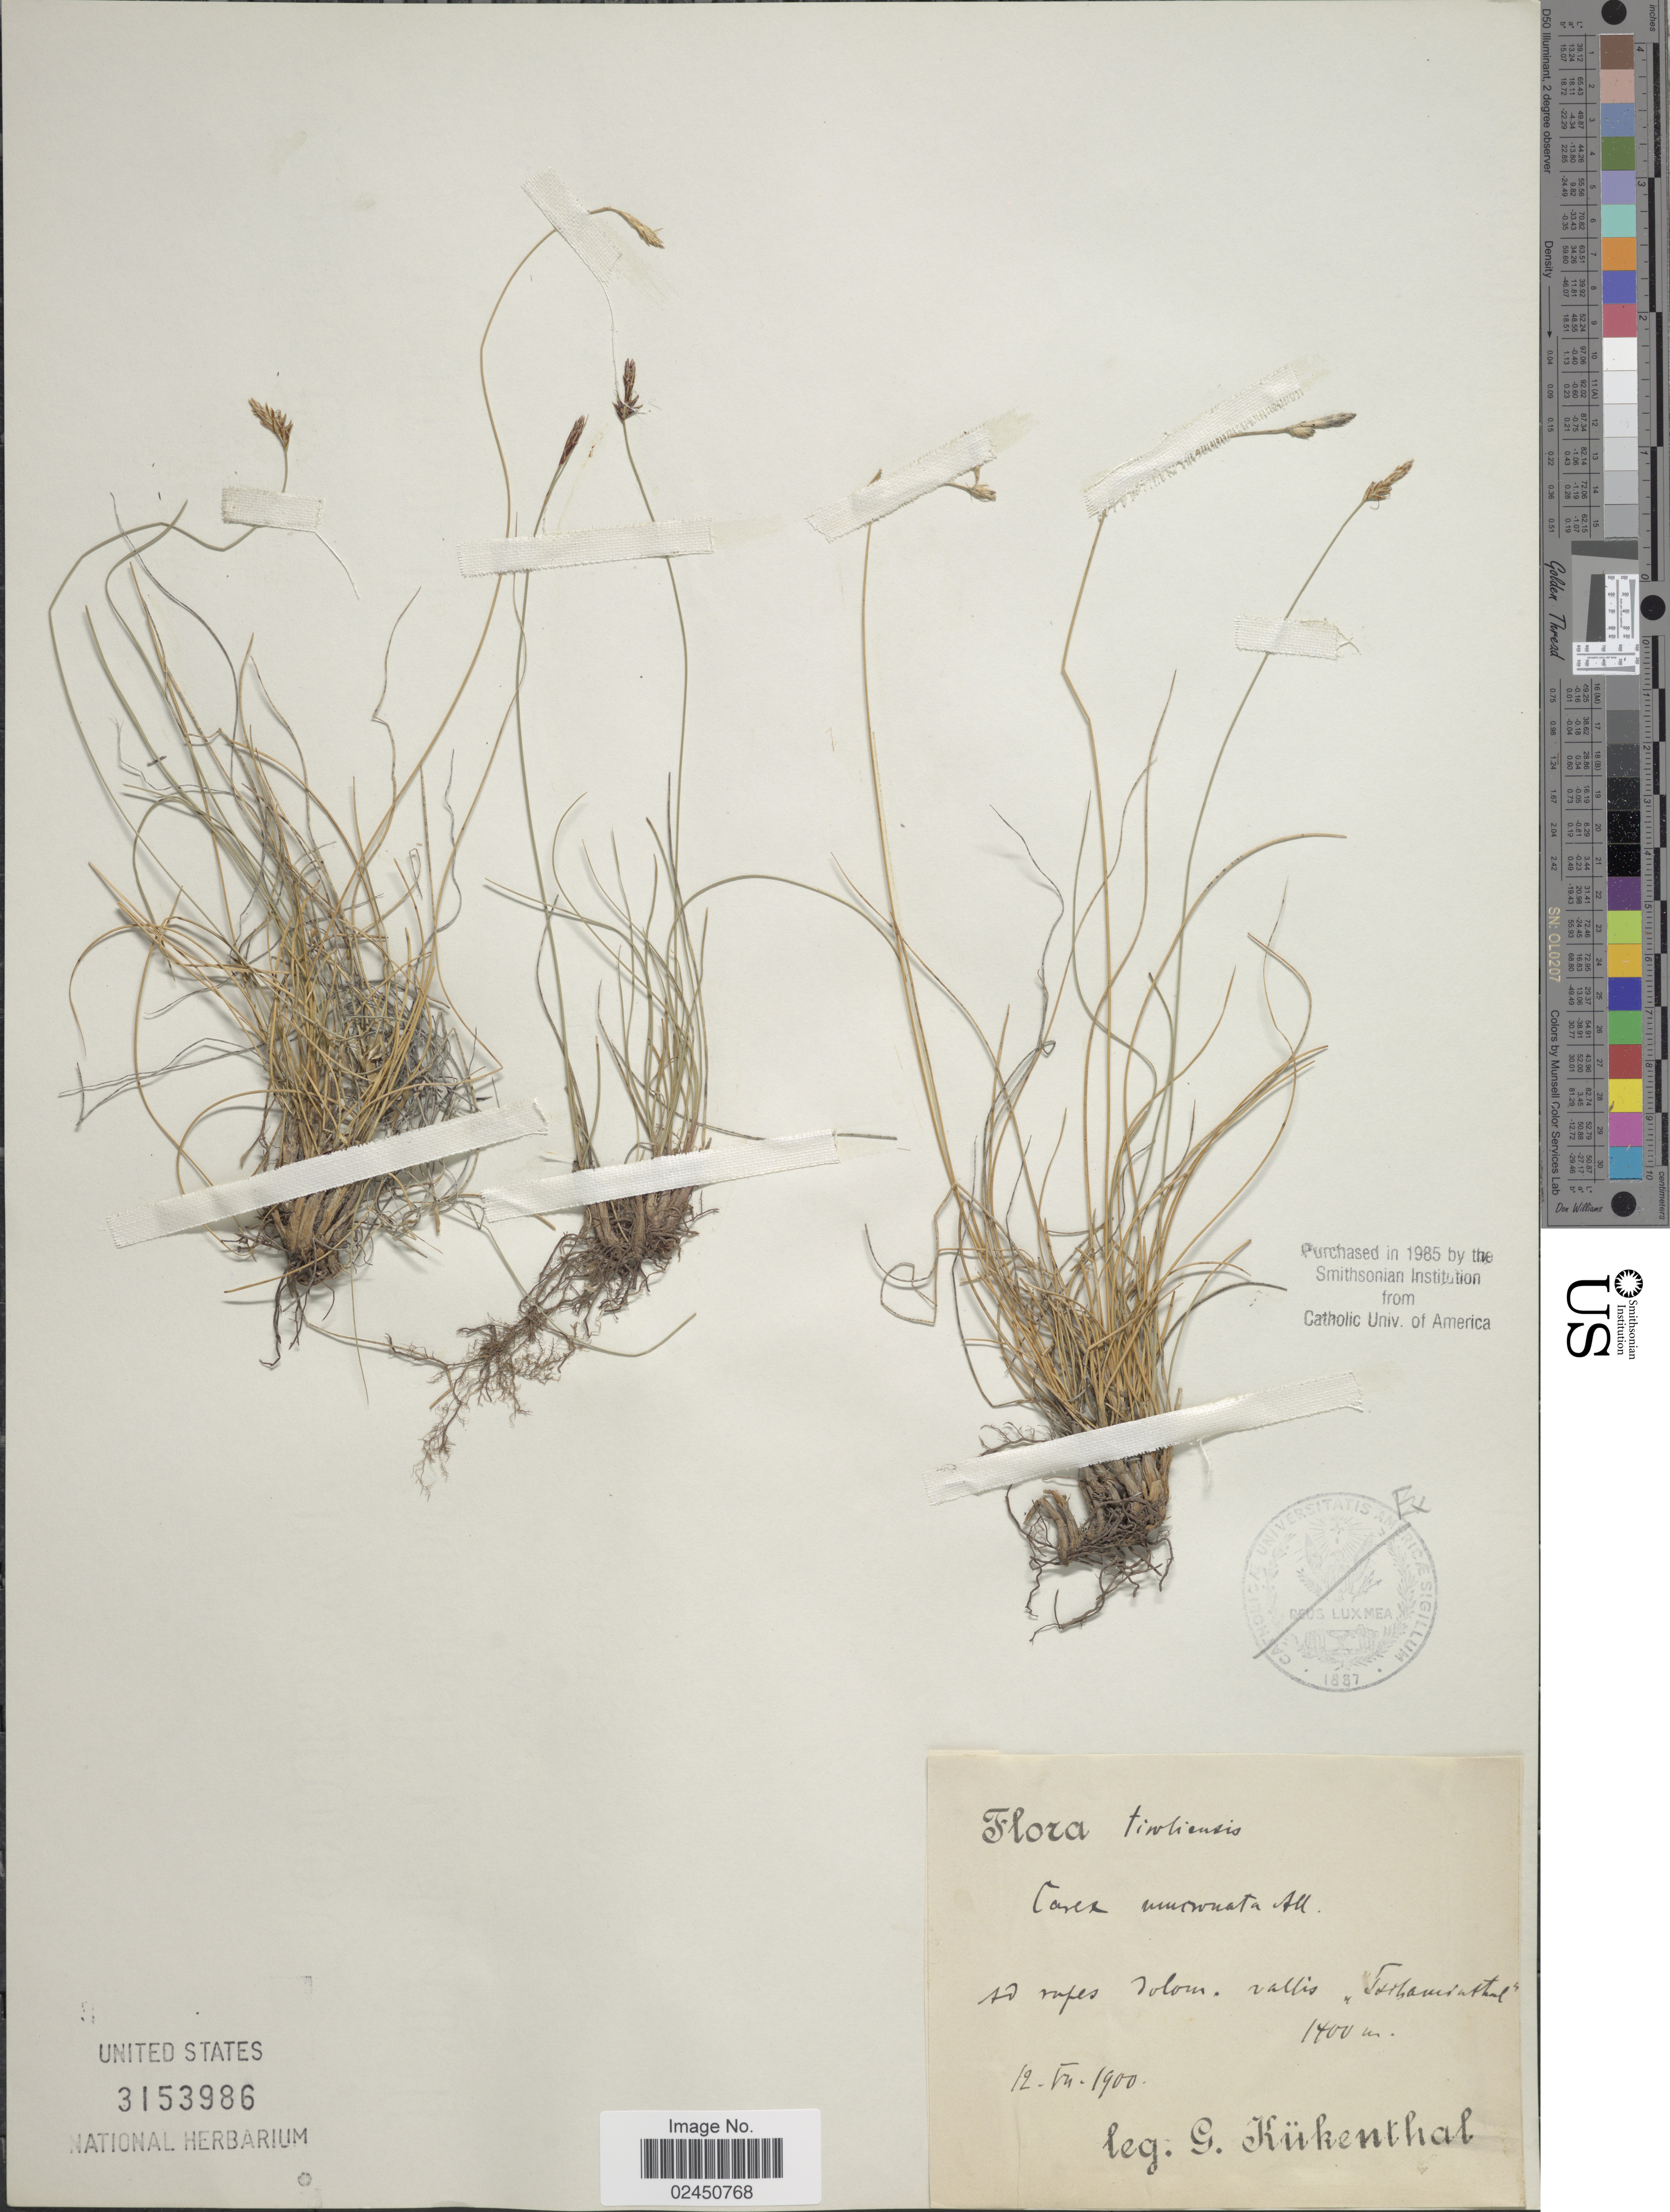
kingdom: Plantae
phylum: Tracheophyta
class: Liliopsida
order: Poales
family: Cyperaceae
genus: Carex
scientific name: Carex mucronata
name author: All.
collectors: G. Kükenthal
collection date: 1900-07-12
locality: Tiroliensis, vallis Isthaminthal [interpreted]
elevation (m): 1400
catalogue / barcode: US 3153986